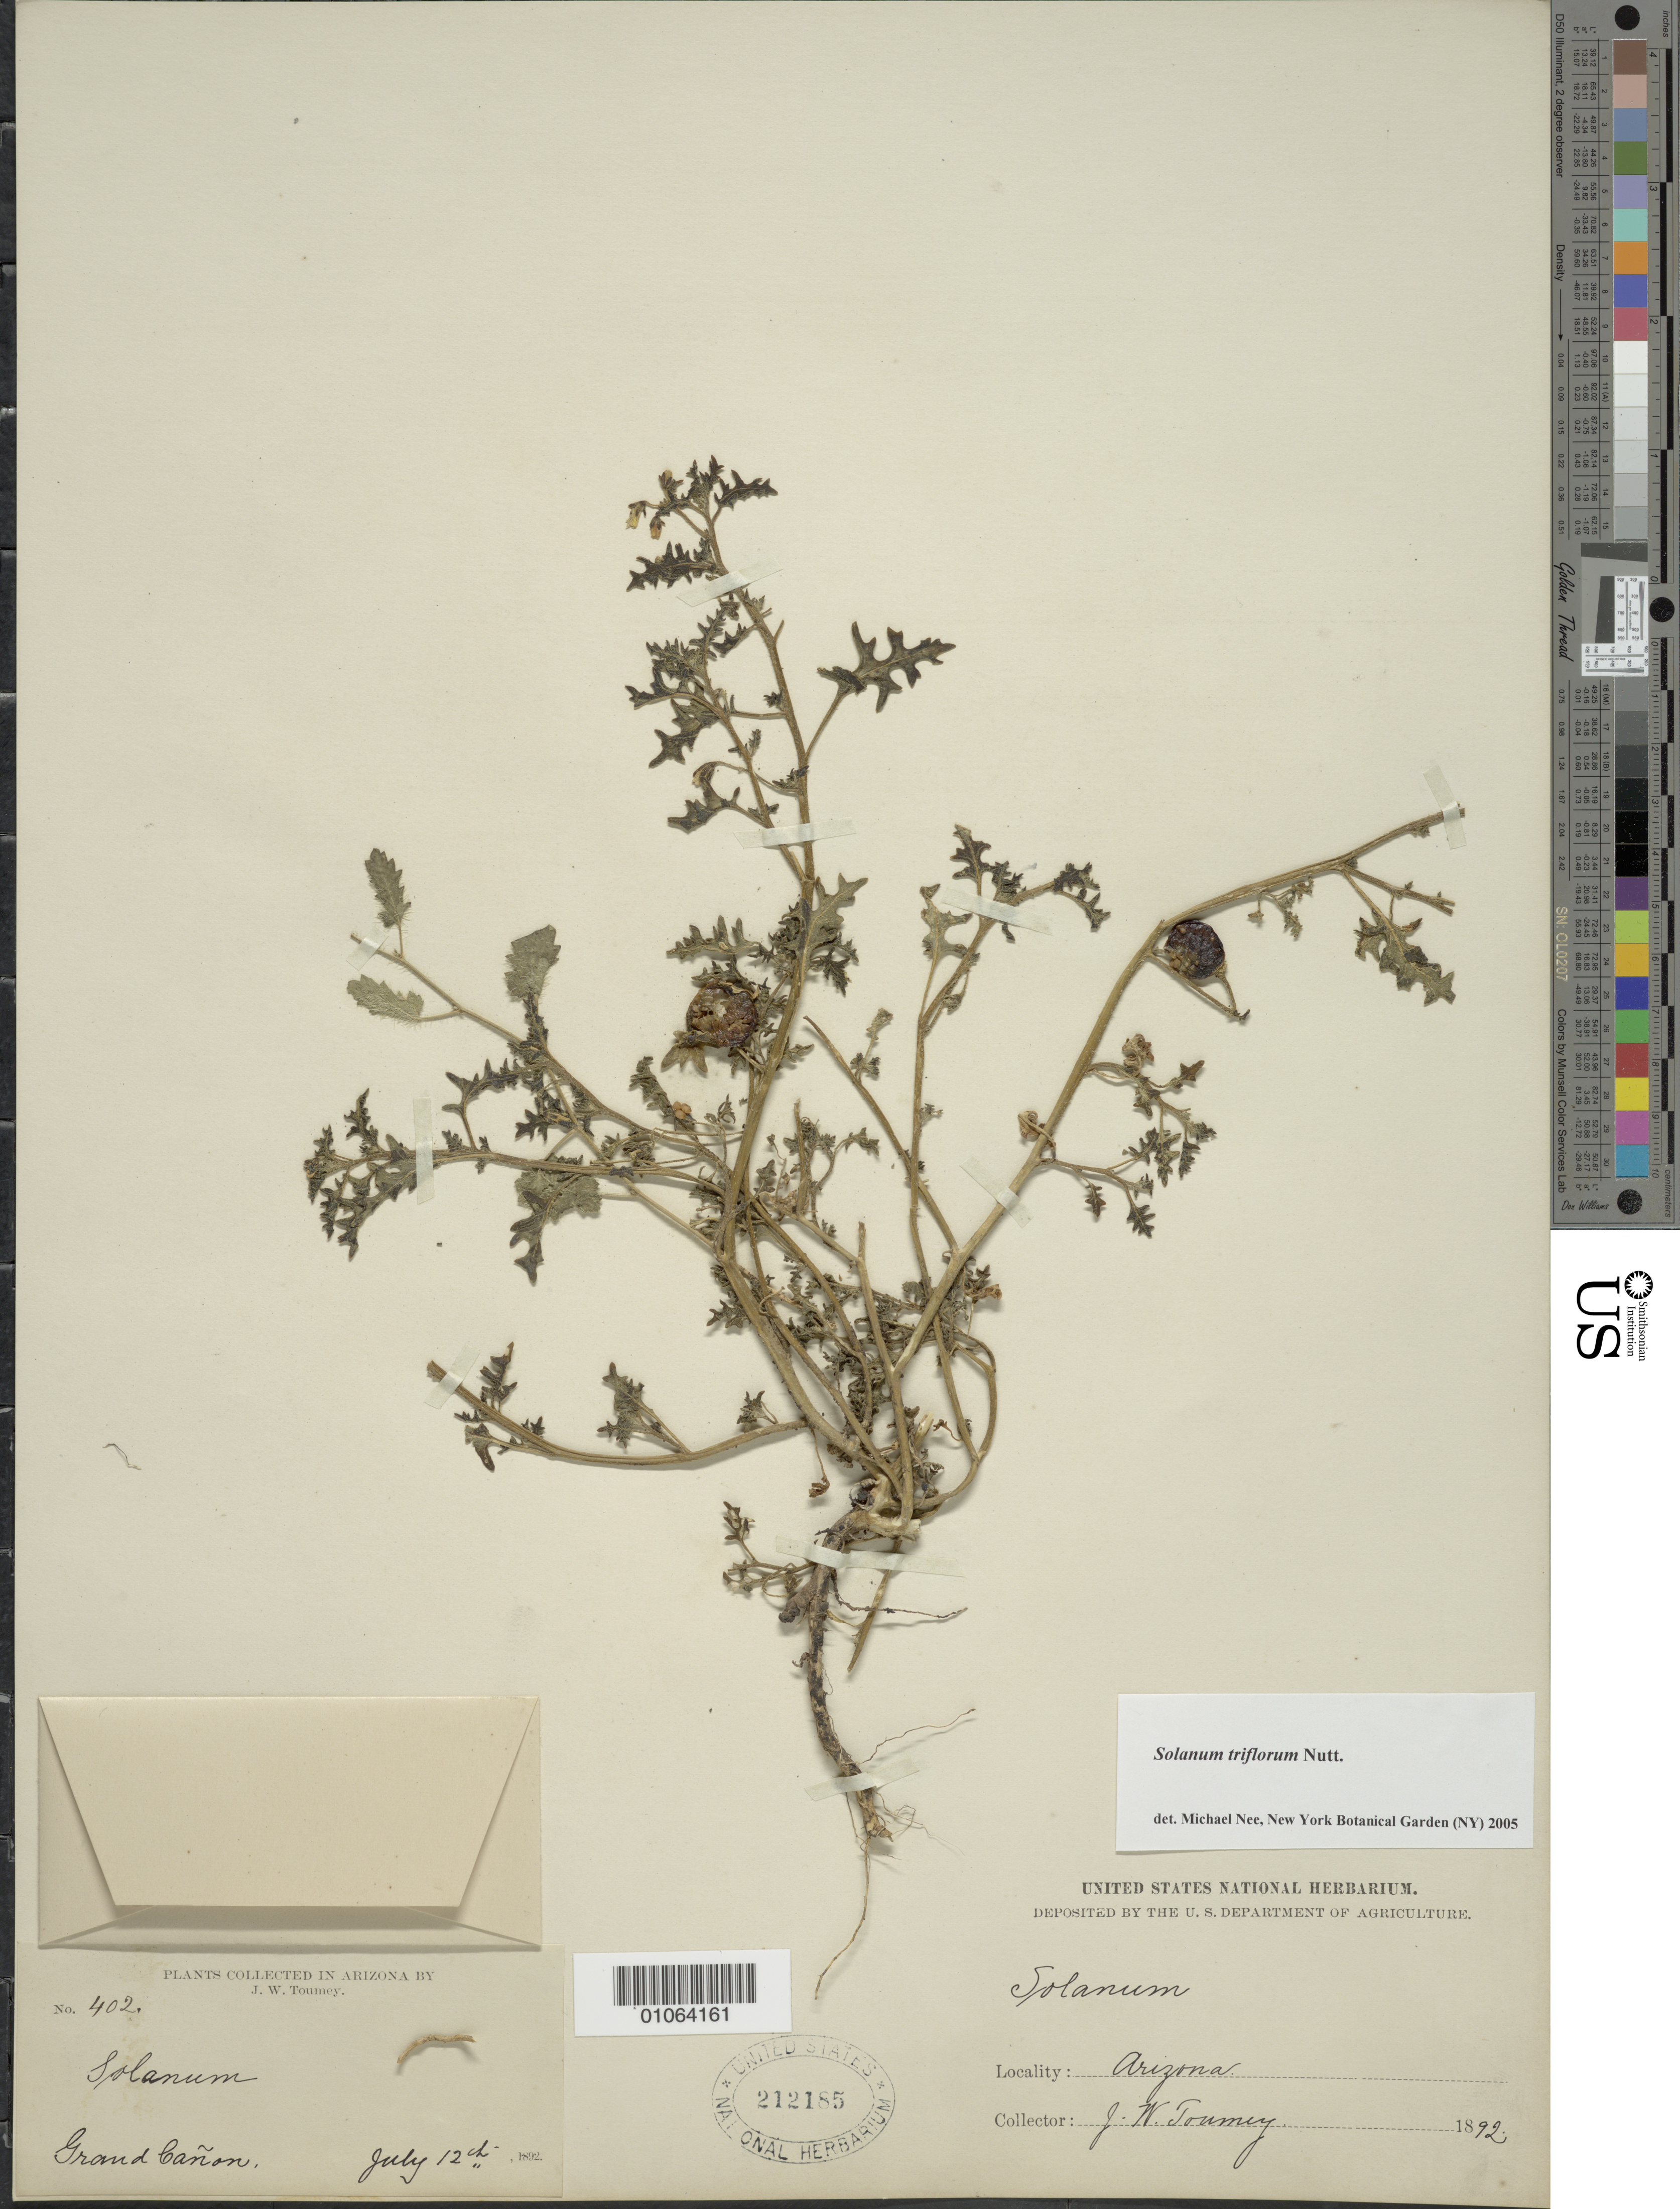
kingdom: Plantae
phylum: Tracheophyta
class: Magnoliopsida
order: Solanales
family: Solanaceae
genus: Solanum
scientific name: Solanum triflorum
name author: Nutt.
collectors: J. W. Toumey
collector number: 402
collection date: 1892-07-12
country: United States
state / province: Arizona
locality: Grand Cañon.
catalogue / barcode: US 212185